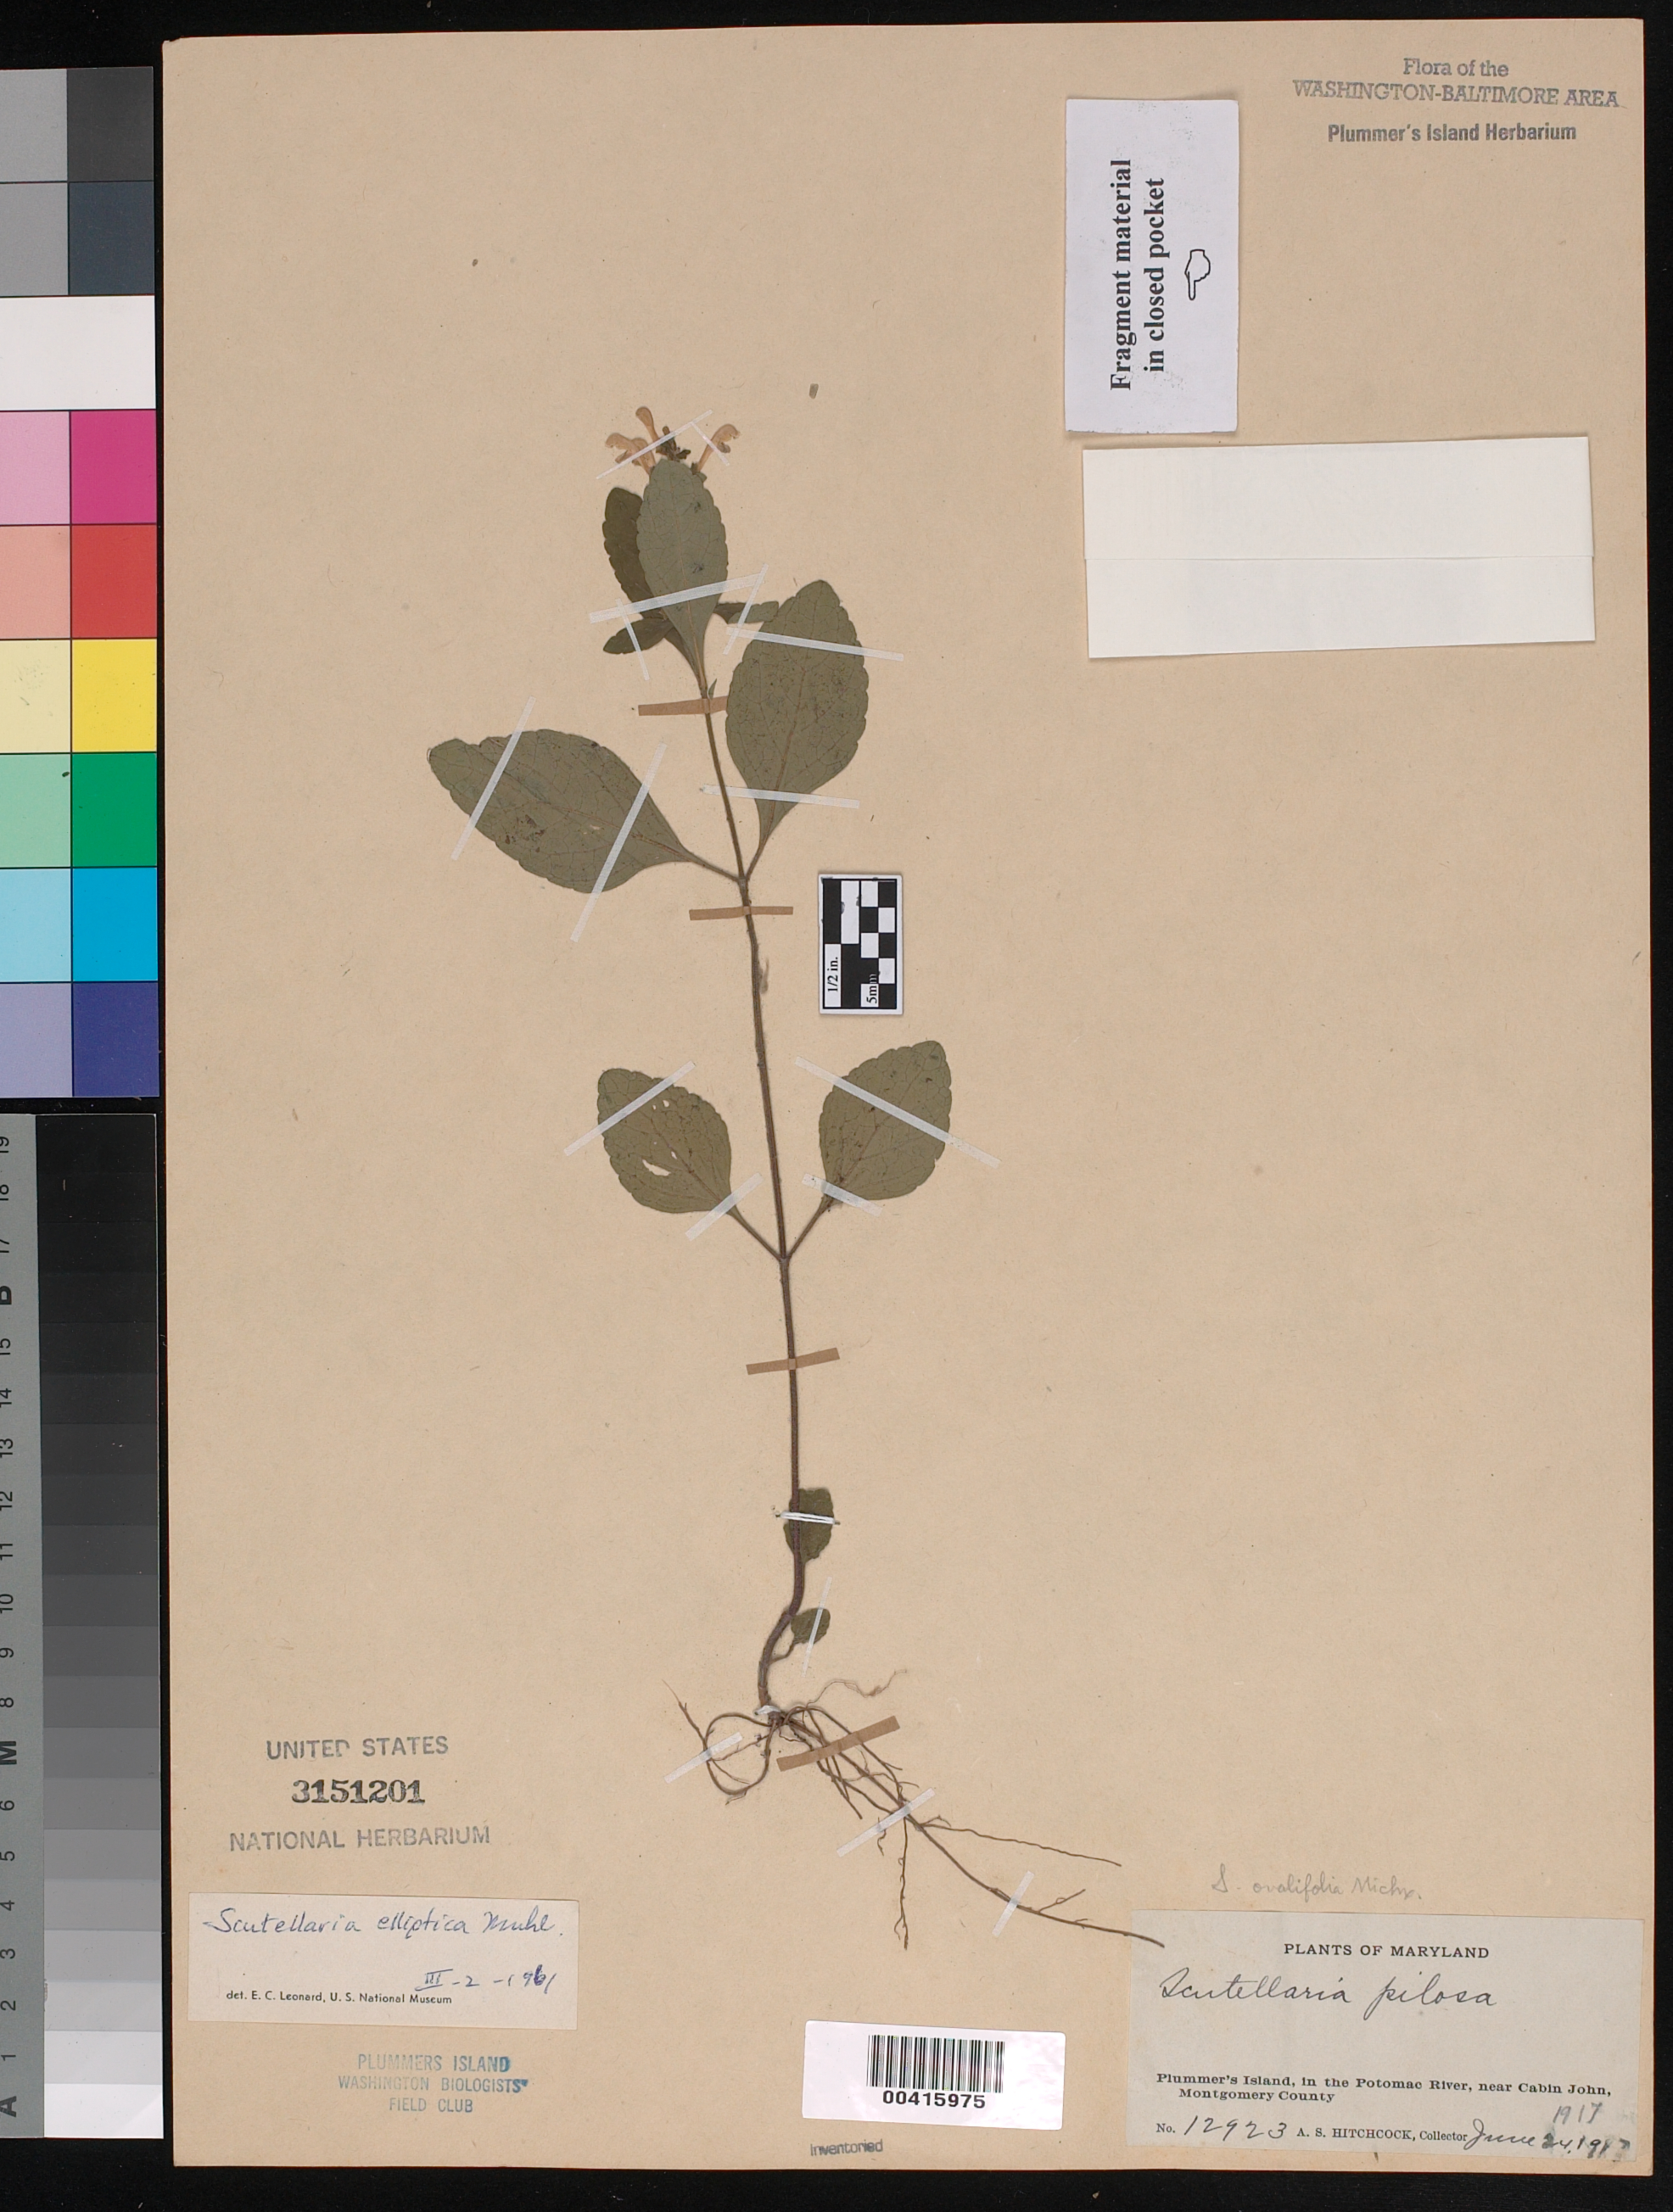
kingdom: Plantae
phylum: Tracheophyta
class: Magnoliopsida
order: Lamiales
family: Lamiaceae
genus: Scutellaria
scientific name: Scutellaria elliptica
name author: Muhl.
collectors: A. S. Hitchcock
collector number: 12923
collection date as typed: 24 Jun 1917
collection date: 1917-06-24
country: United States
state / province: Maryland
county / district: Montgomery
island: Plummers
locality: Plummer's Island C. & O. Canal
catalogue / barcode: US 3151201